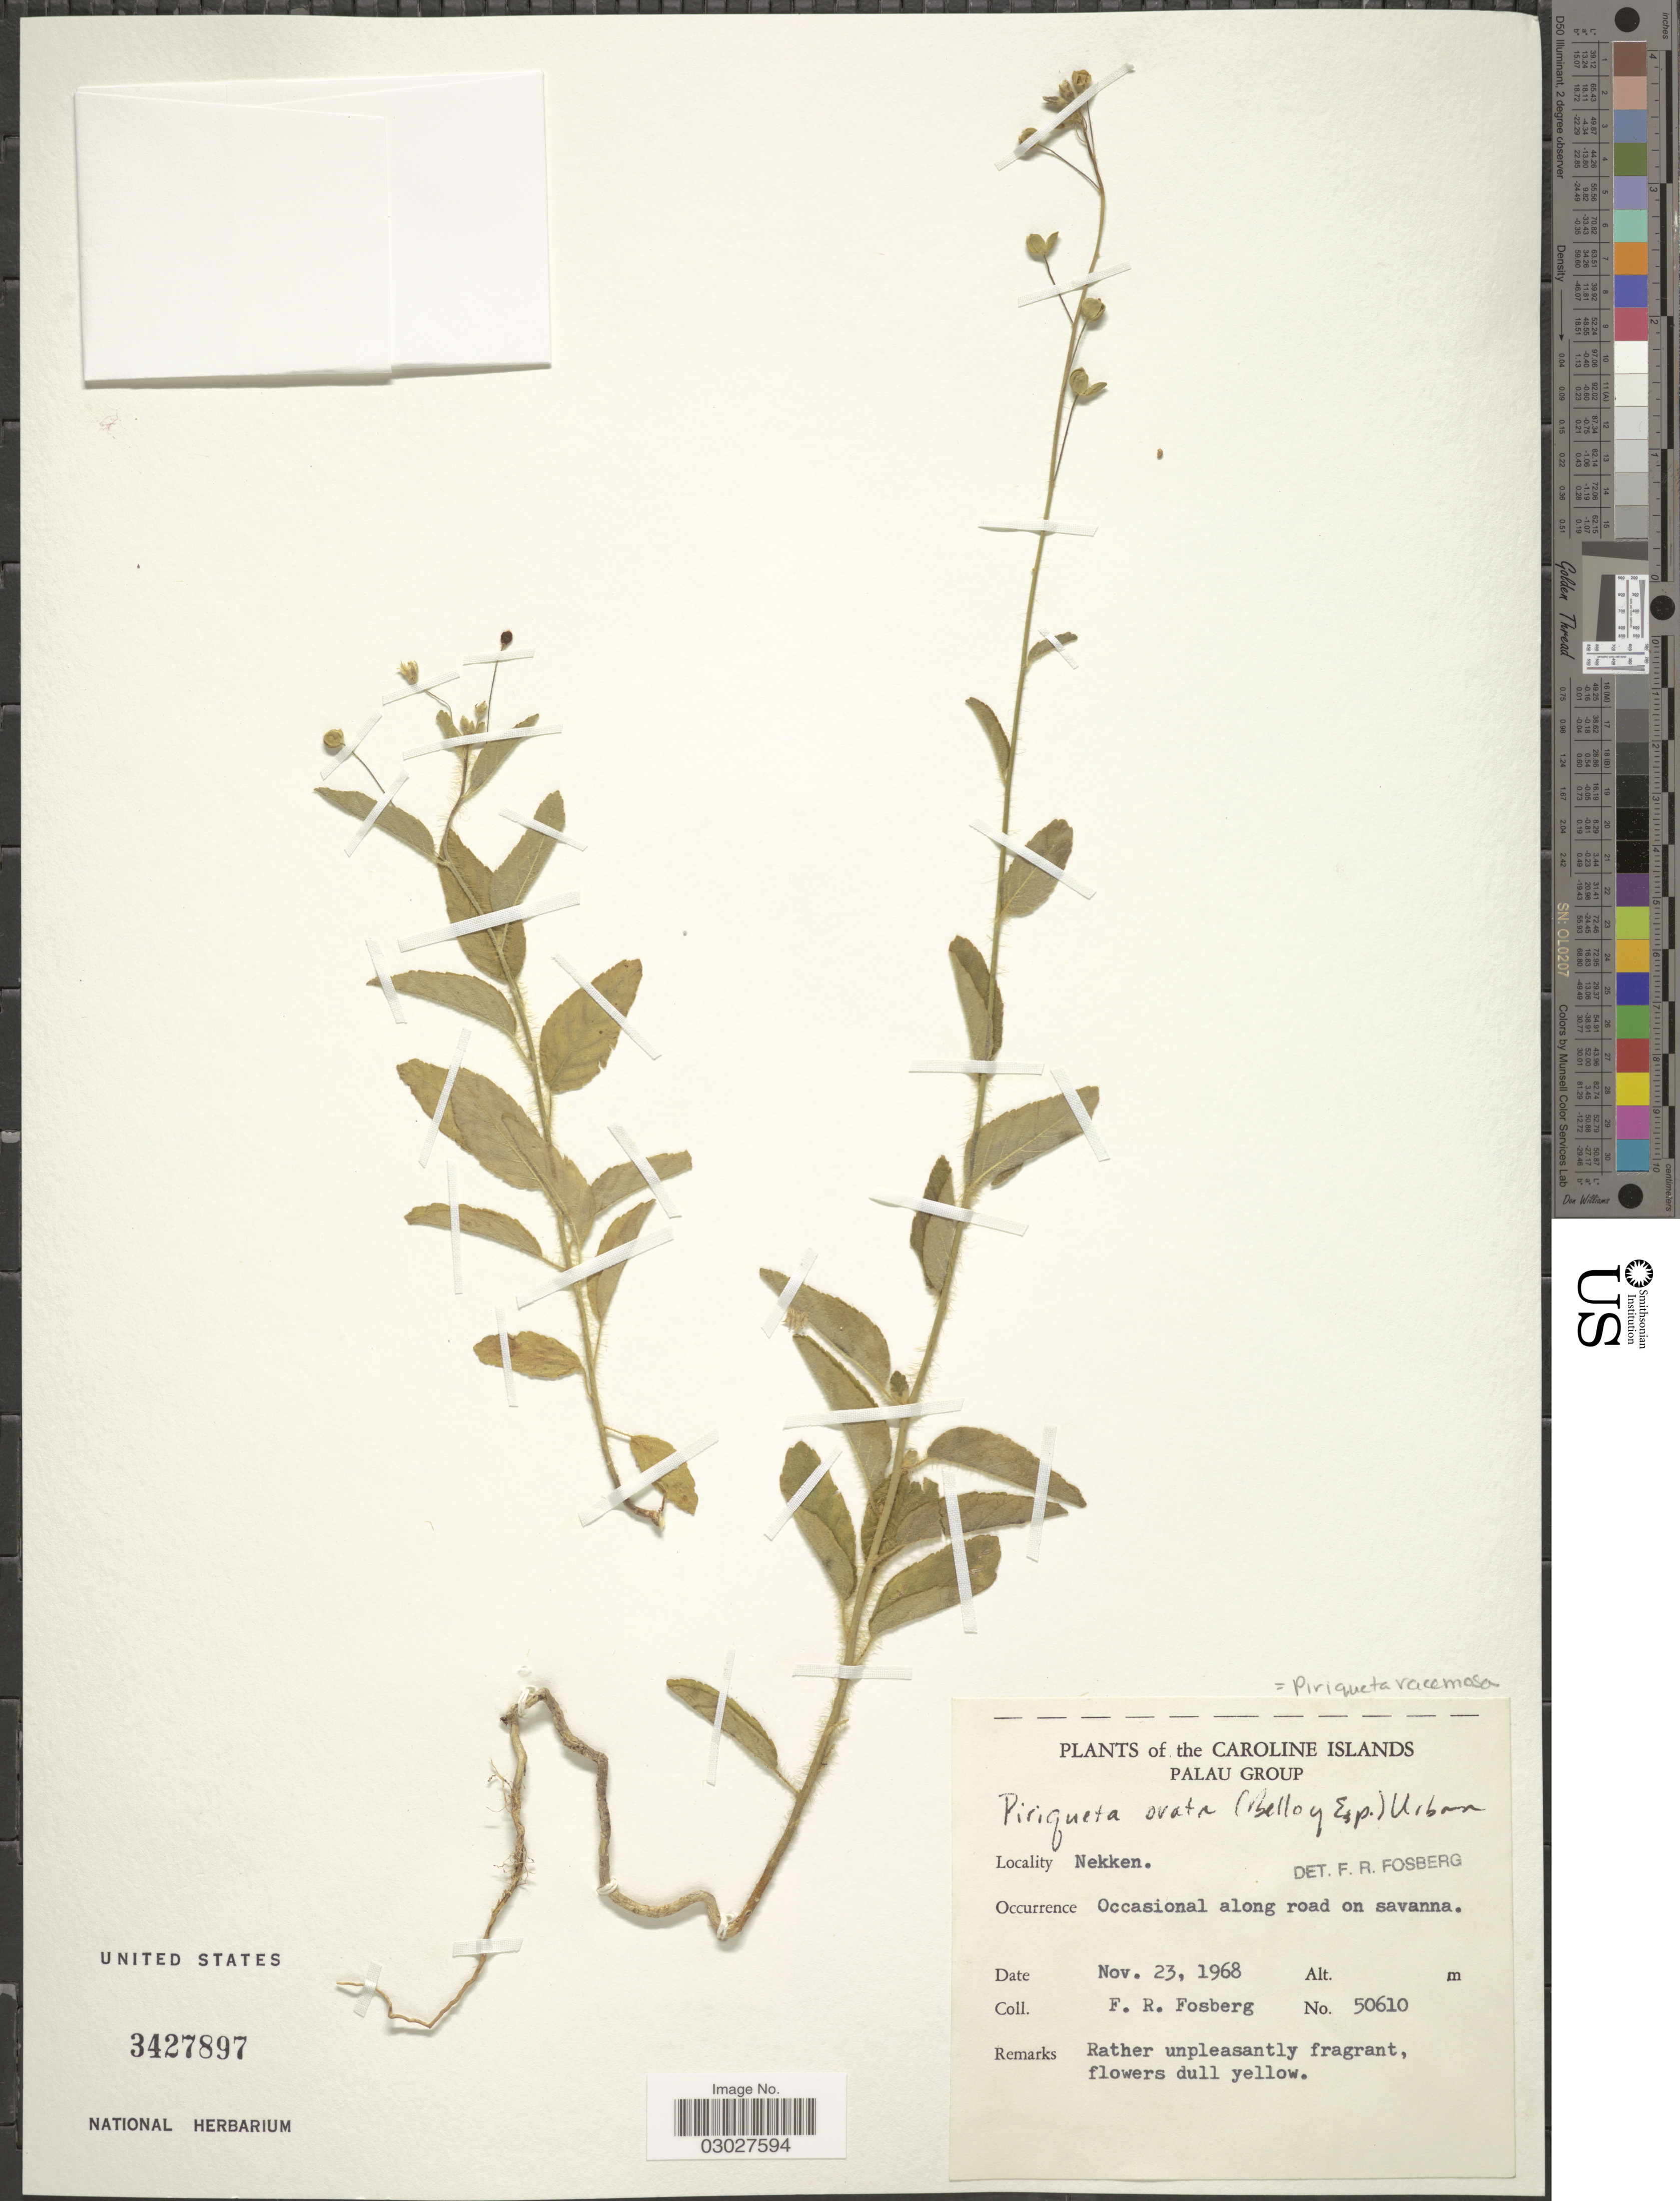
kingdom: Plantae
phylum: Tracheophyta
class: Magnoliopsida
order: Malpighiales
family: Turneraceae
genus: Piriqueta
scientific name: Piriqueta sp.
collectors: F. R. Fosberg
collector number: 50610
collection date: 1968-11-23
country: Palau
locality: Caroline Islands. Palau Group. Nekken.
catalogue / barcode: US 3427897